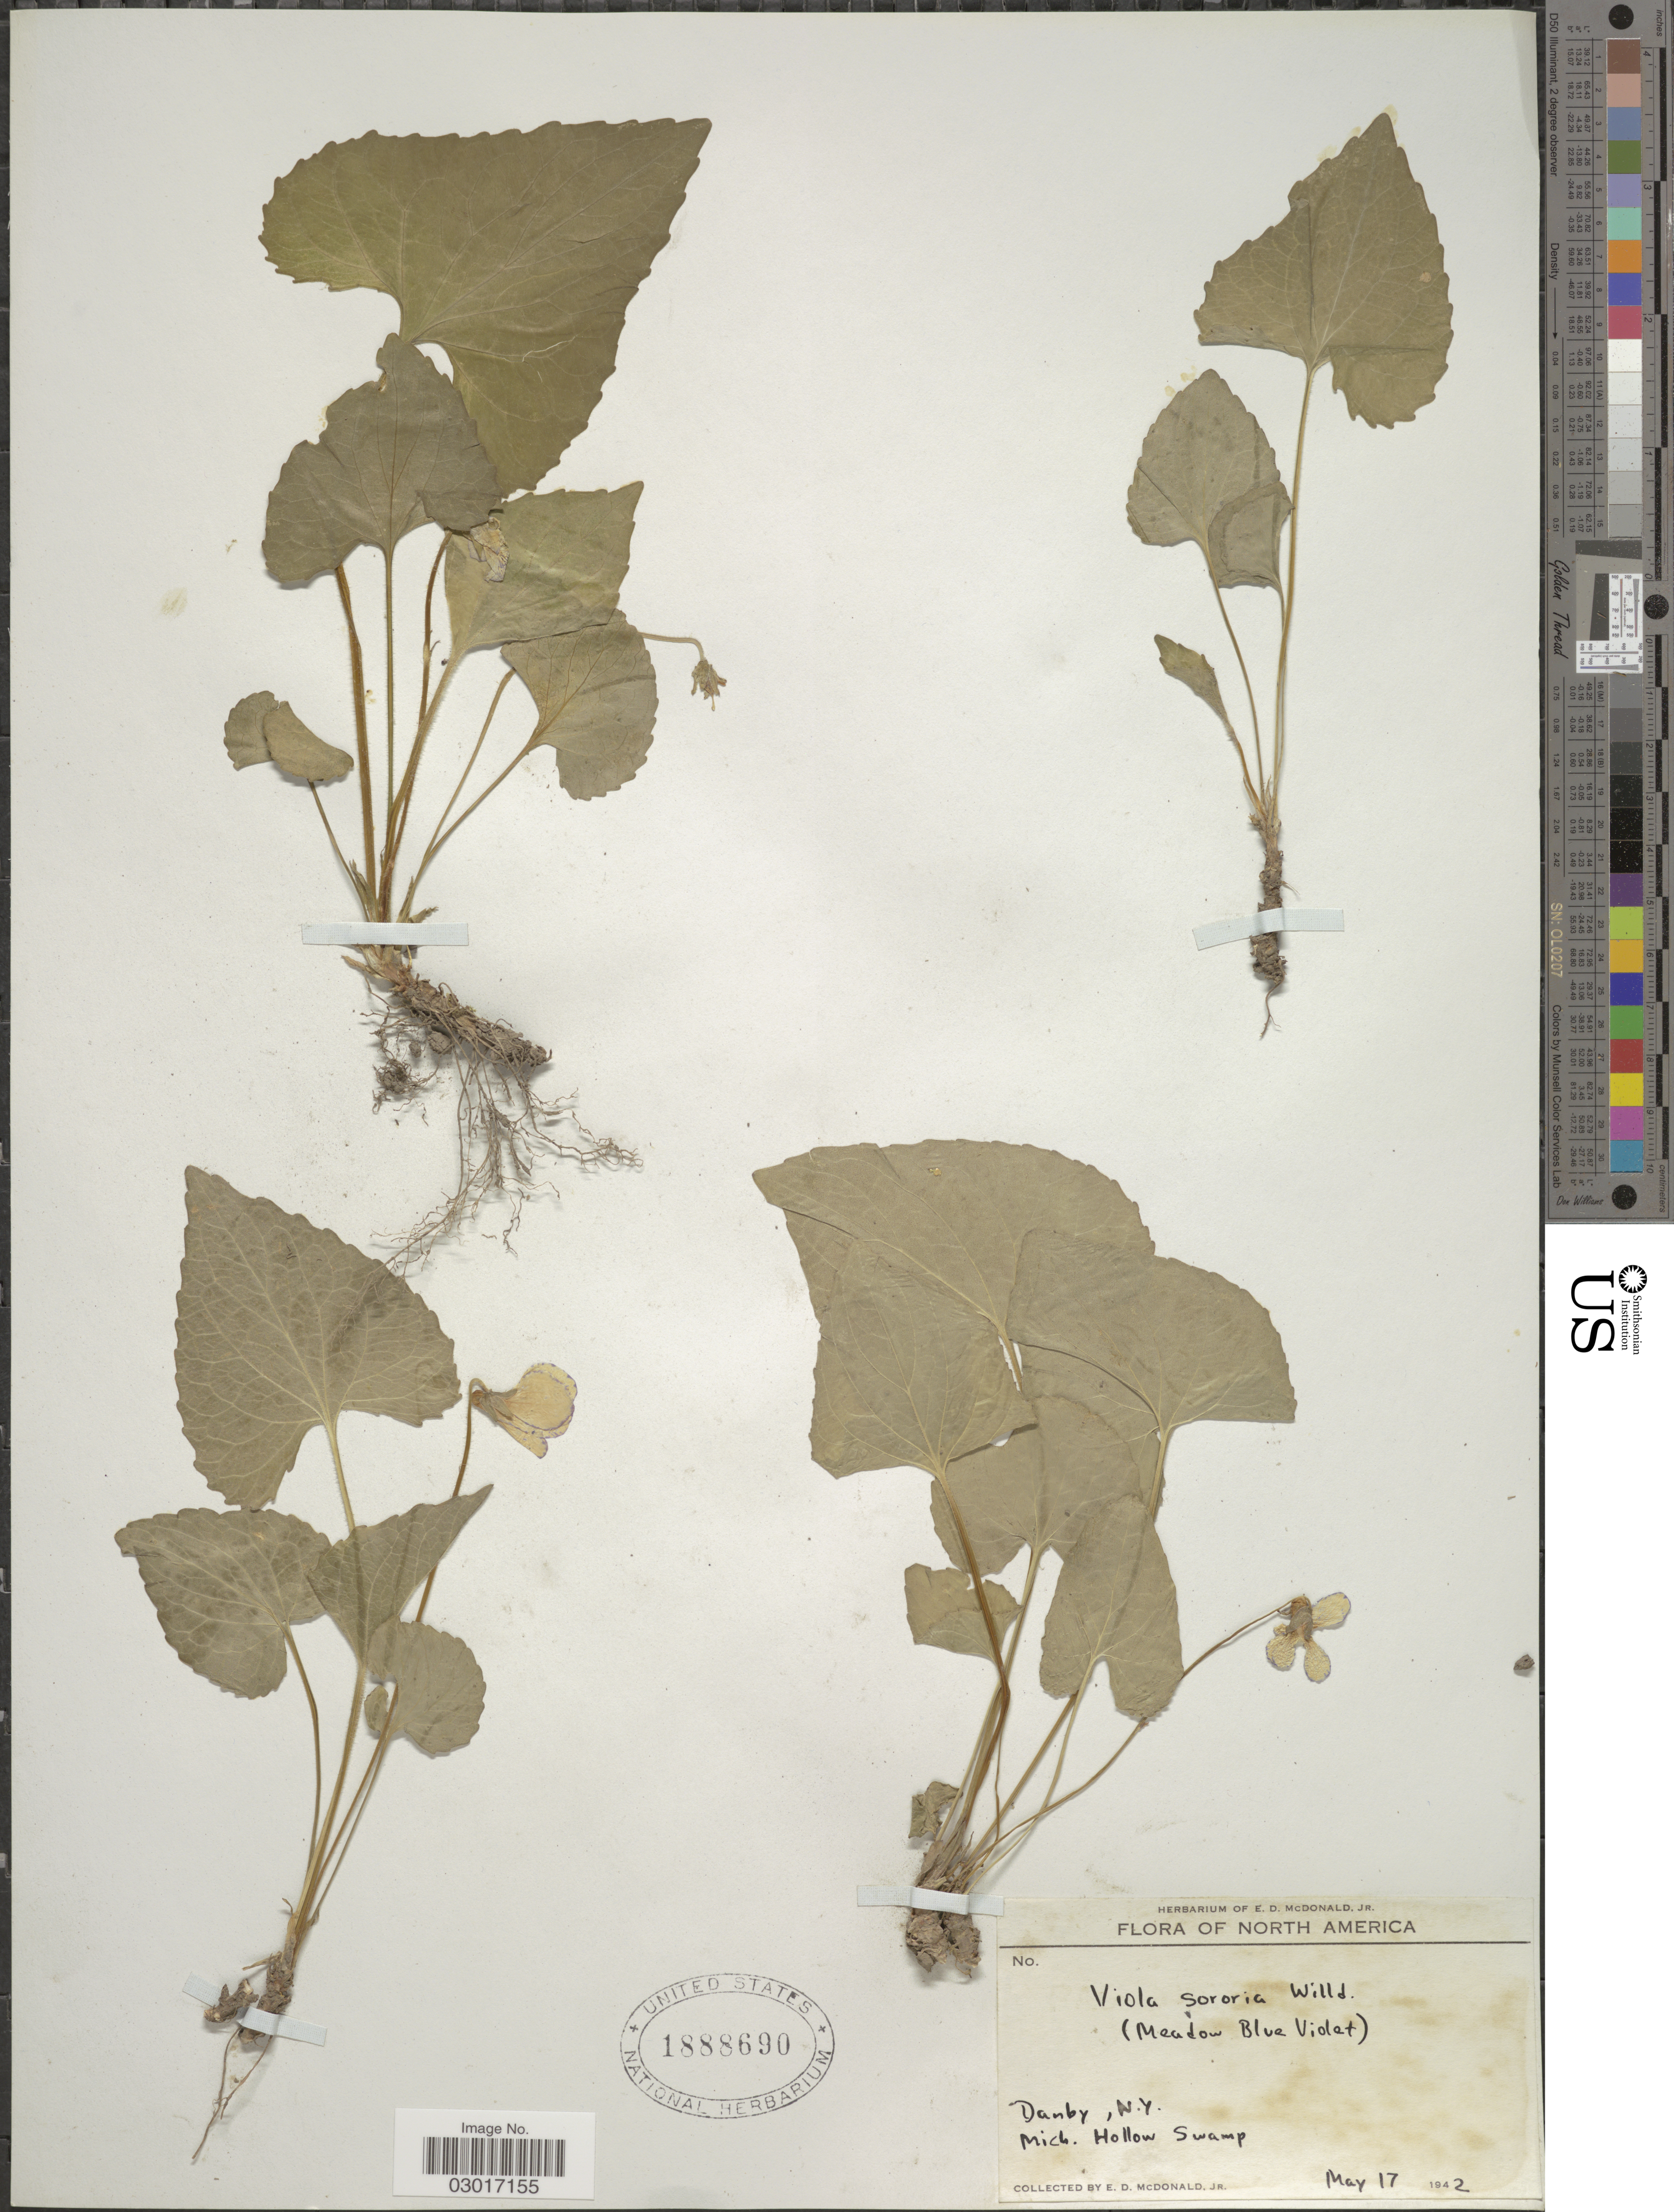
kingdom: Plantae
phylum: Tracheophyta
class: Magnoliopsida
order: Malpighiales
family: Violaceae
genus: Viola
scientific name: Viola sororia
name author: Willd.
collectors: E. D. McDonald Jr.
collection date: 1942-05-17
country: United States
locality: Danby, N.Y. Mich. Hollow Swamp.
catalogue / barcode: US 1888690